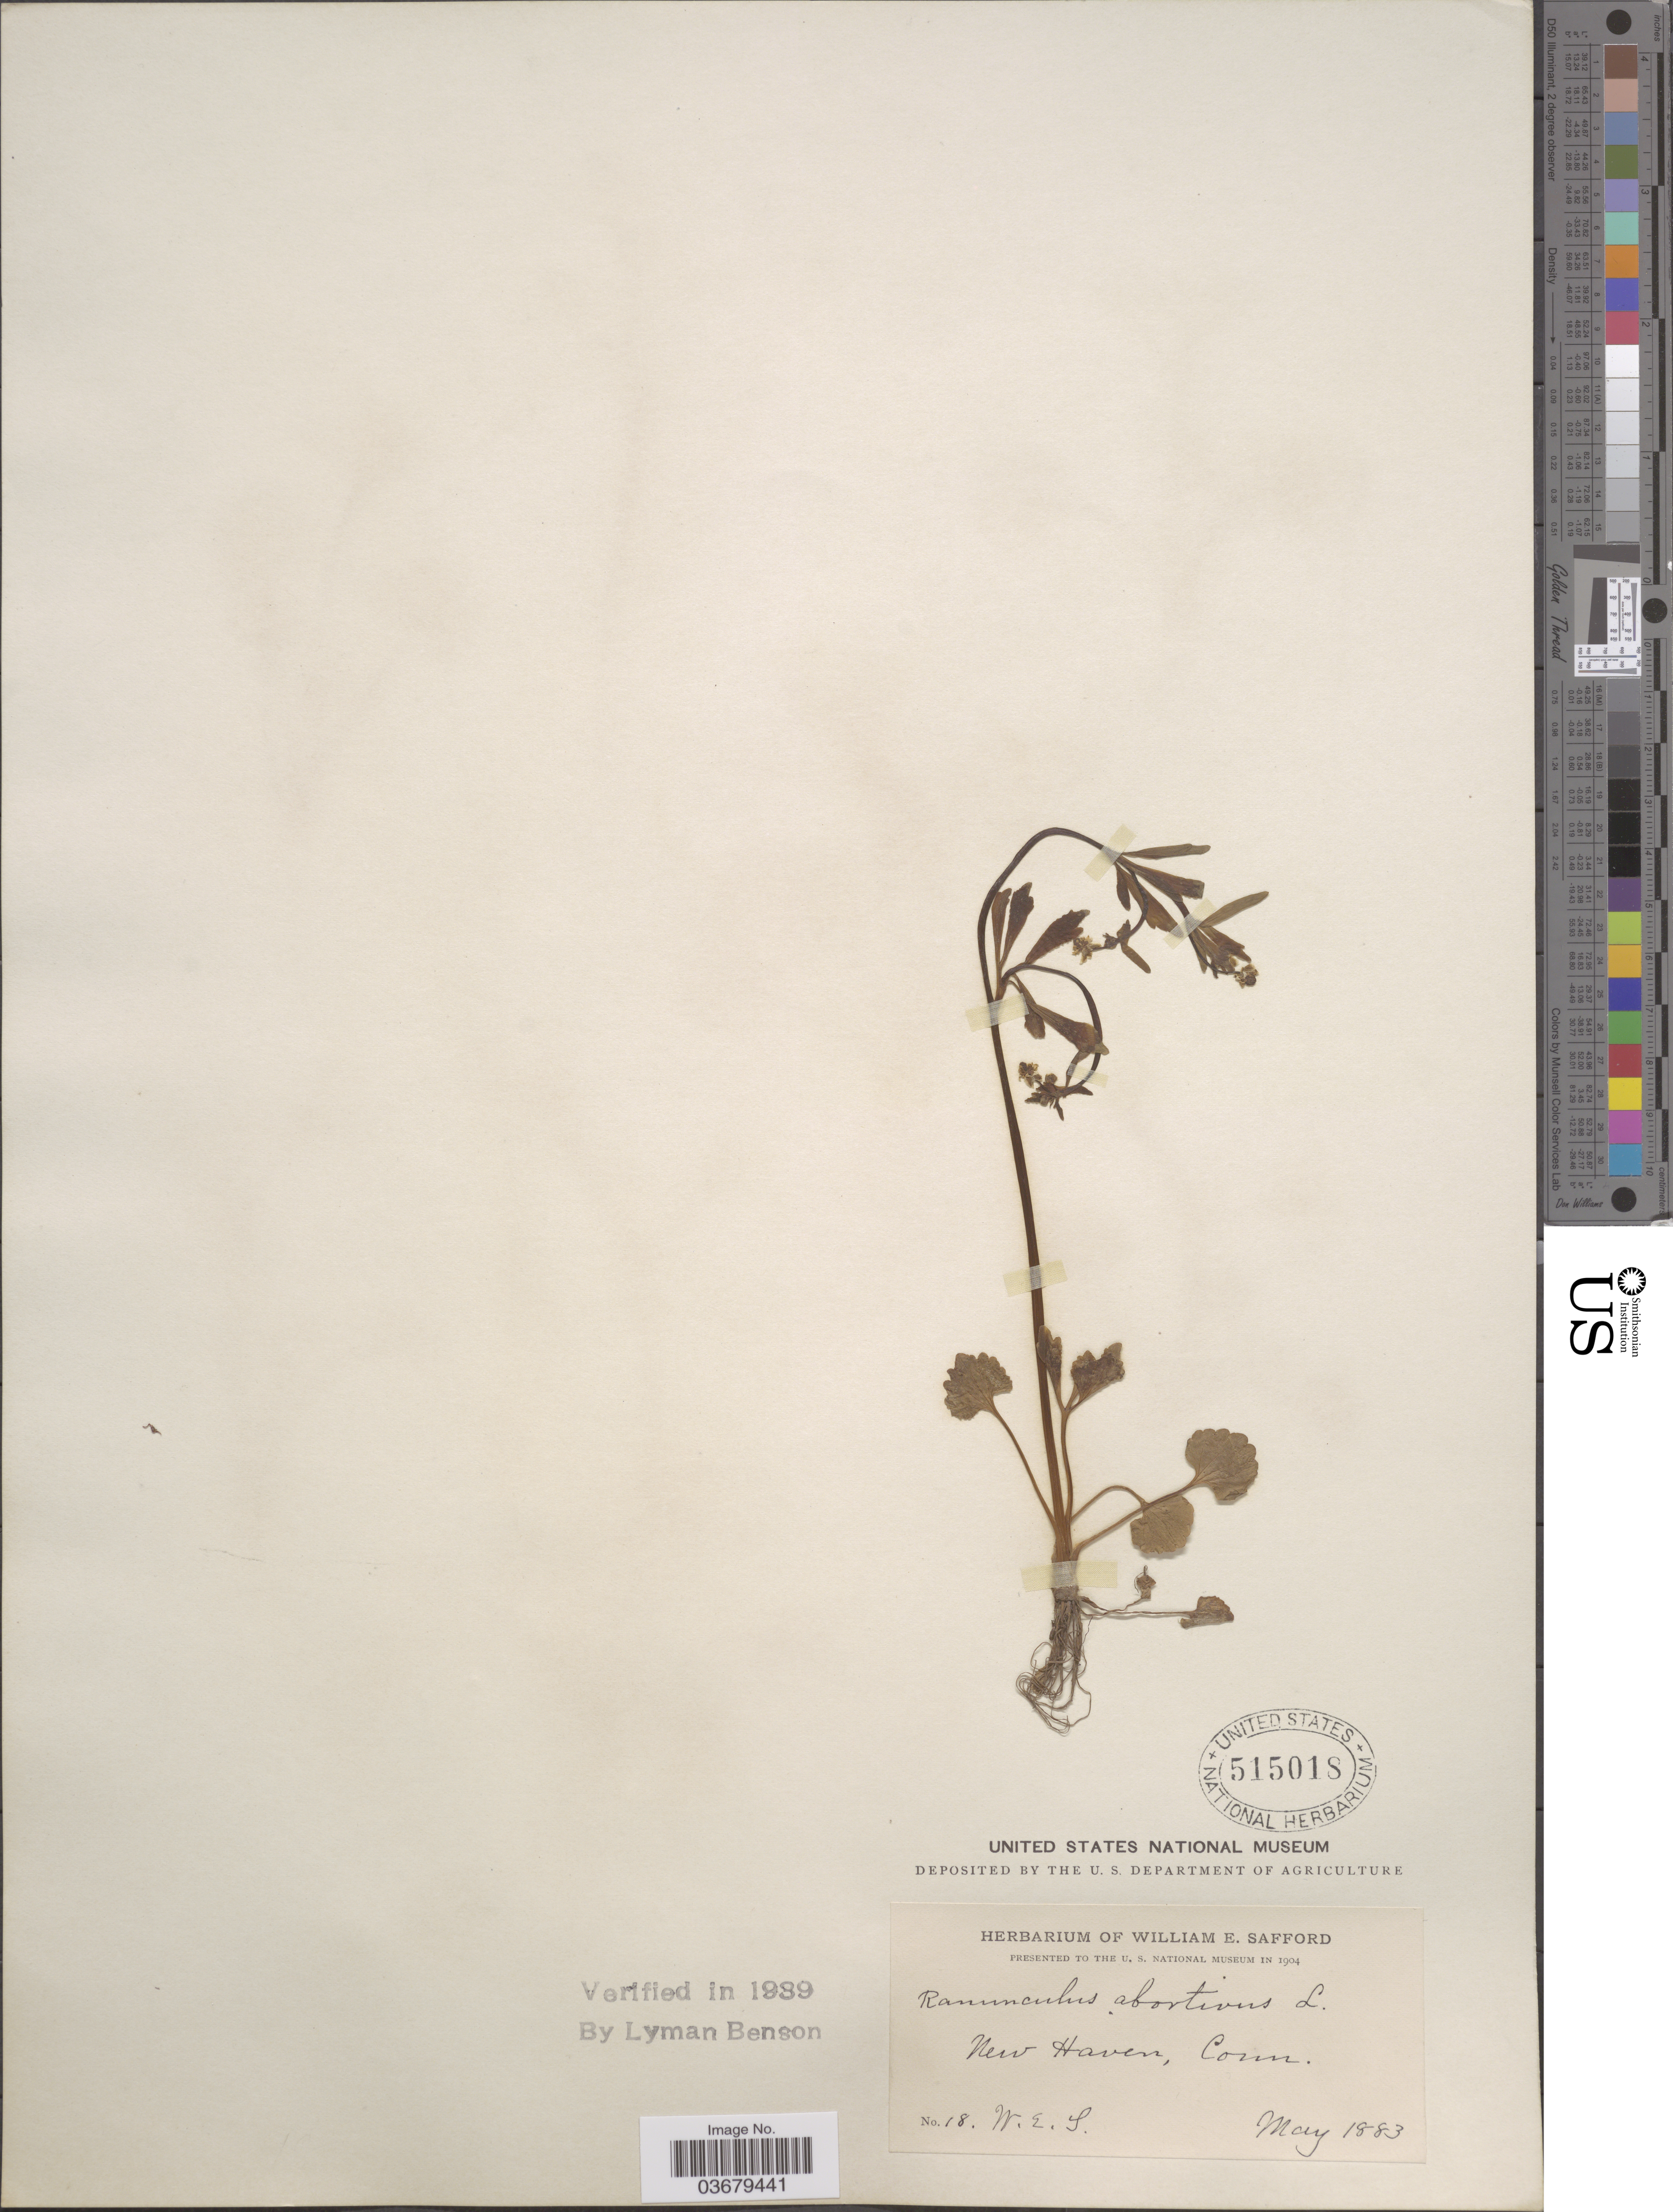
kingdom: Plantae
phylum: Tracheophyta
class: Magnoliopsida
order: Ranunculales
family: Ranunculaceae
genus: Ranunculus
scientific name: Ranunculus abortivus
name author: L.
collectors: W. E. Safford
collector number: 18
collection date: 1883-05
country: United States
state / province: Connecticut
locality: New Haven.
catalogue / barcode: US 515018